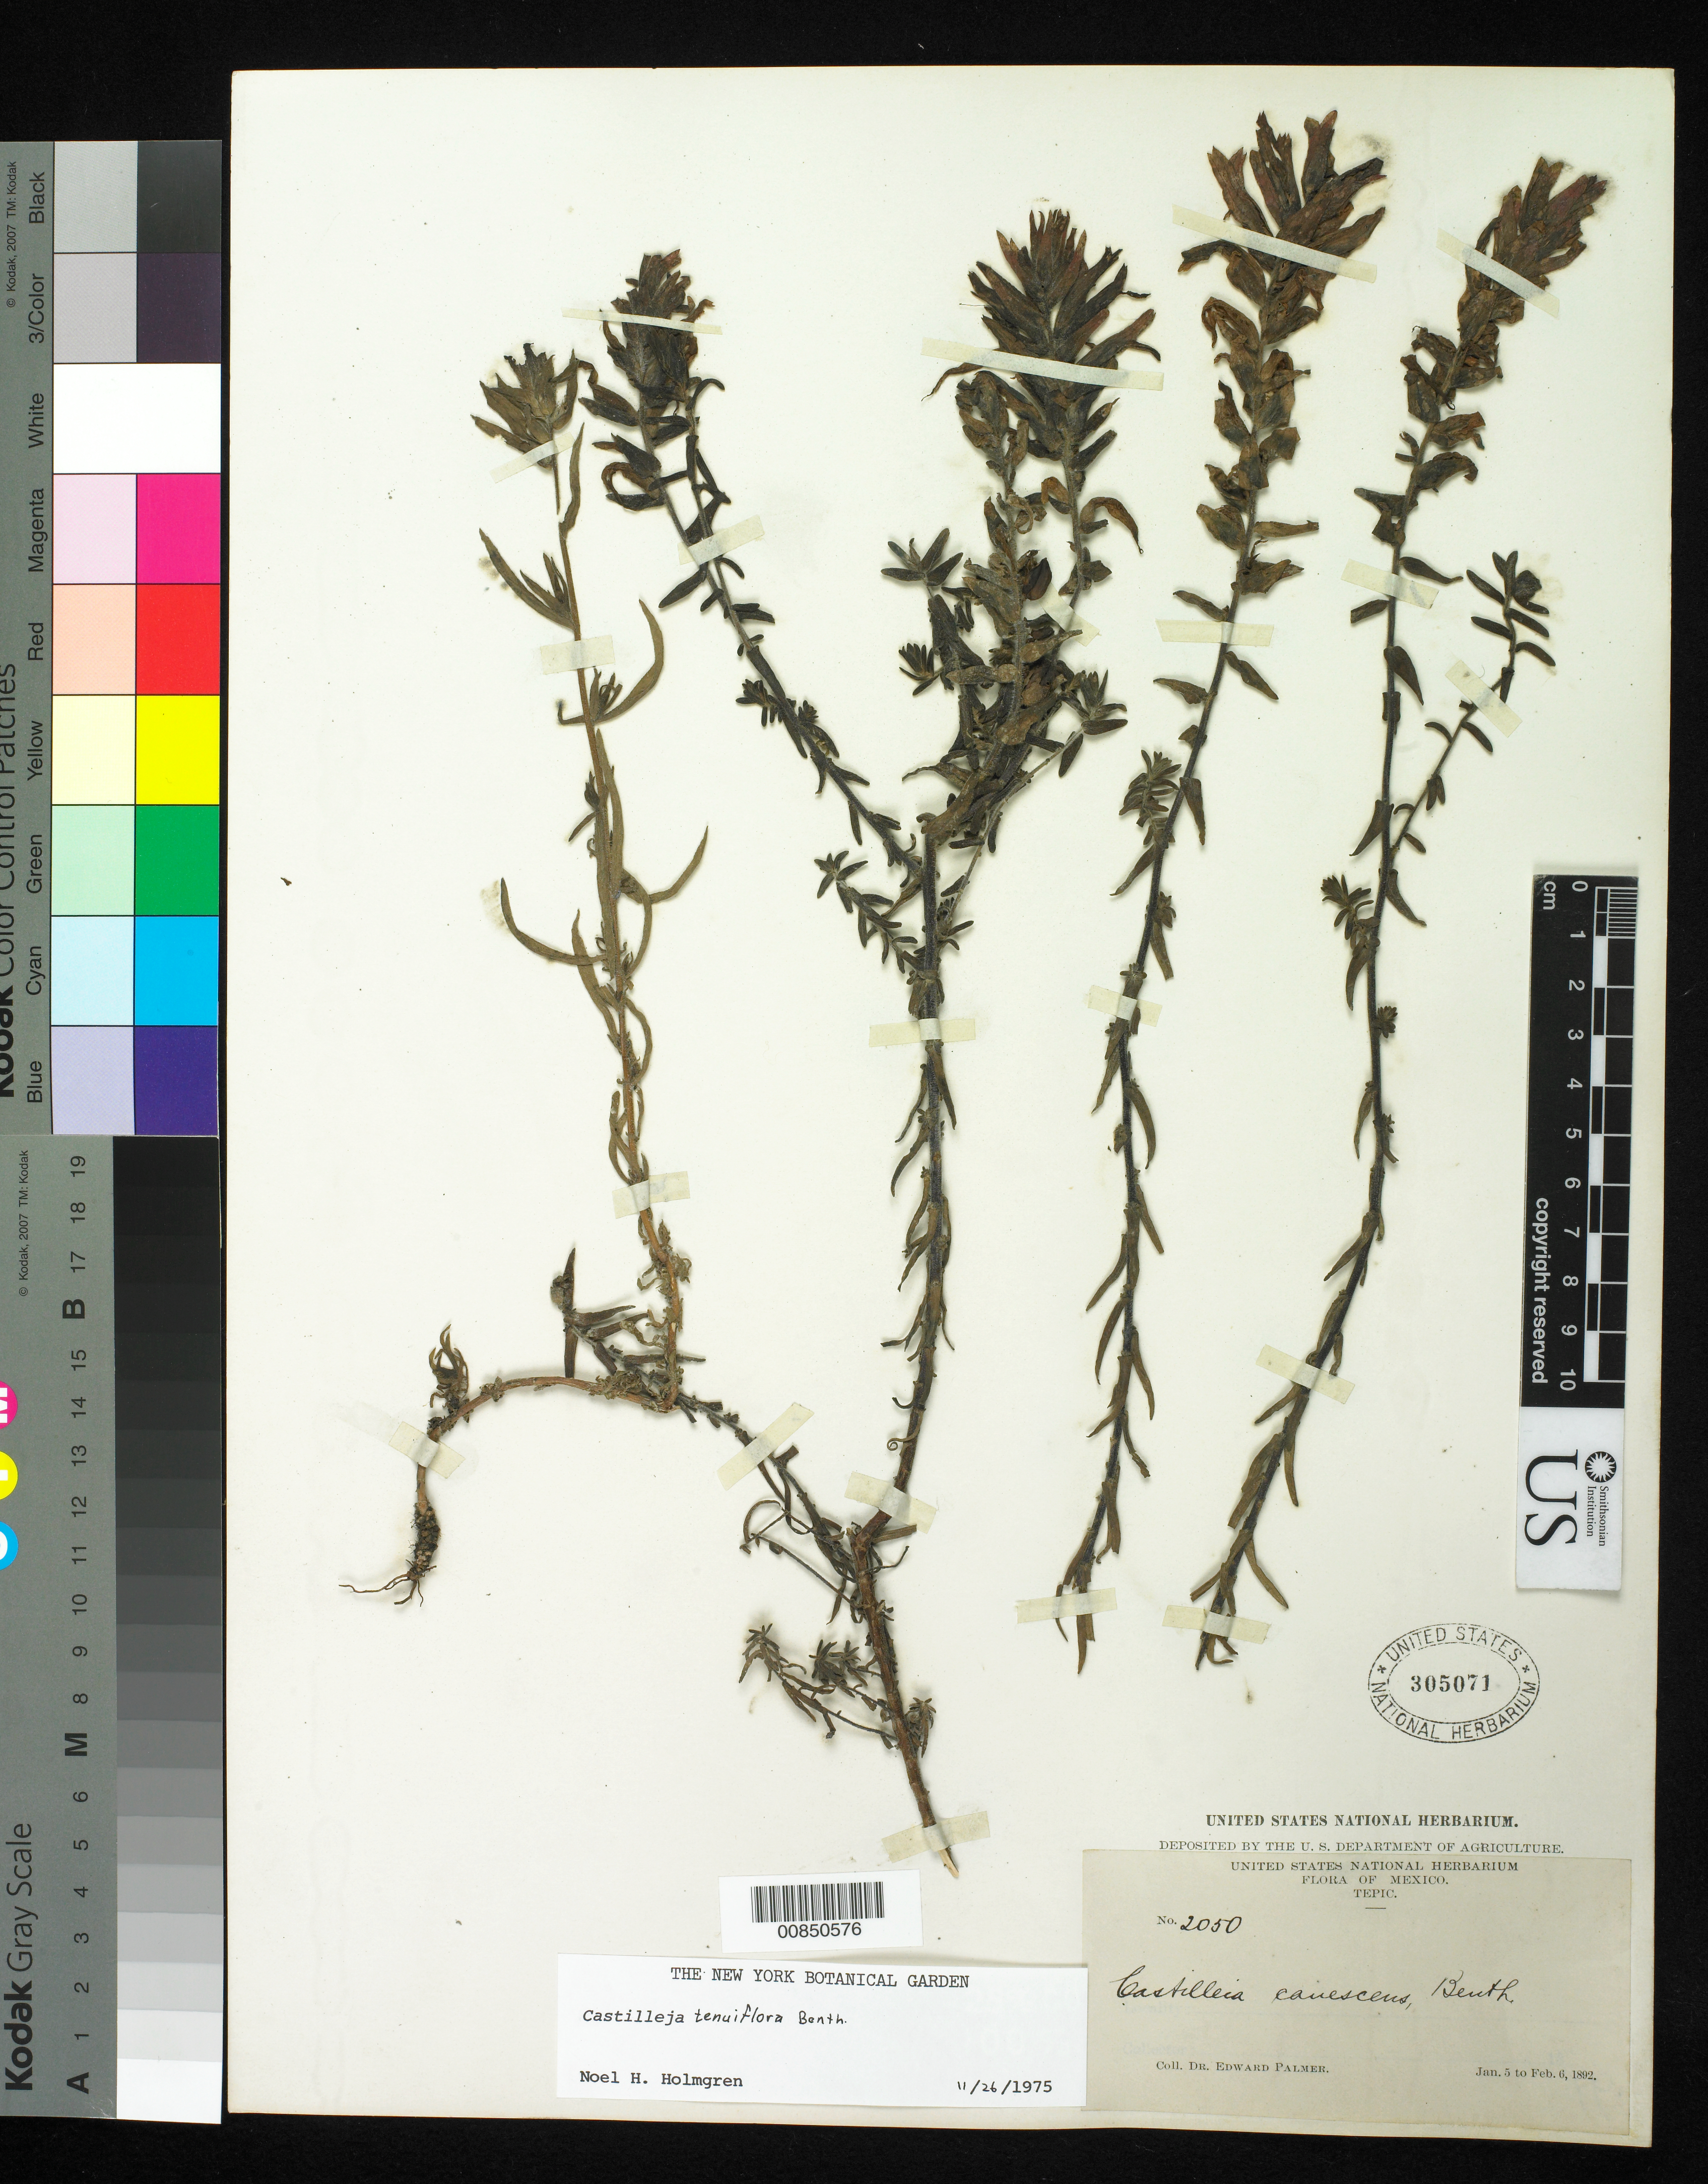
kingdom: Plantae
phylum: Tracheophyta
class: Magnoliopsida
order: Lamiales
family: Orobanchaceae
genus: Castilleja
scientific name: Castilleja tenuiflora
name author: Benth.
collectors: E. Palmer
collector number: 2050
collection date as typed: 05 Jan 1892 to 06 Feb 1892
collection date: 1892-01-05/1892-02-06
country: Mexico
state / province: Nayarit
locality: Tepic, Nayarit.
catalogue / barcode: US 305071